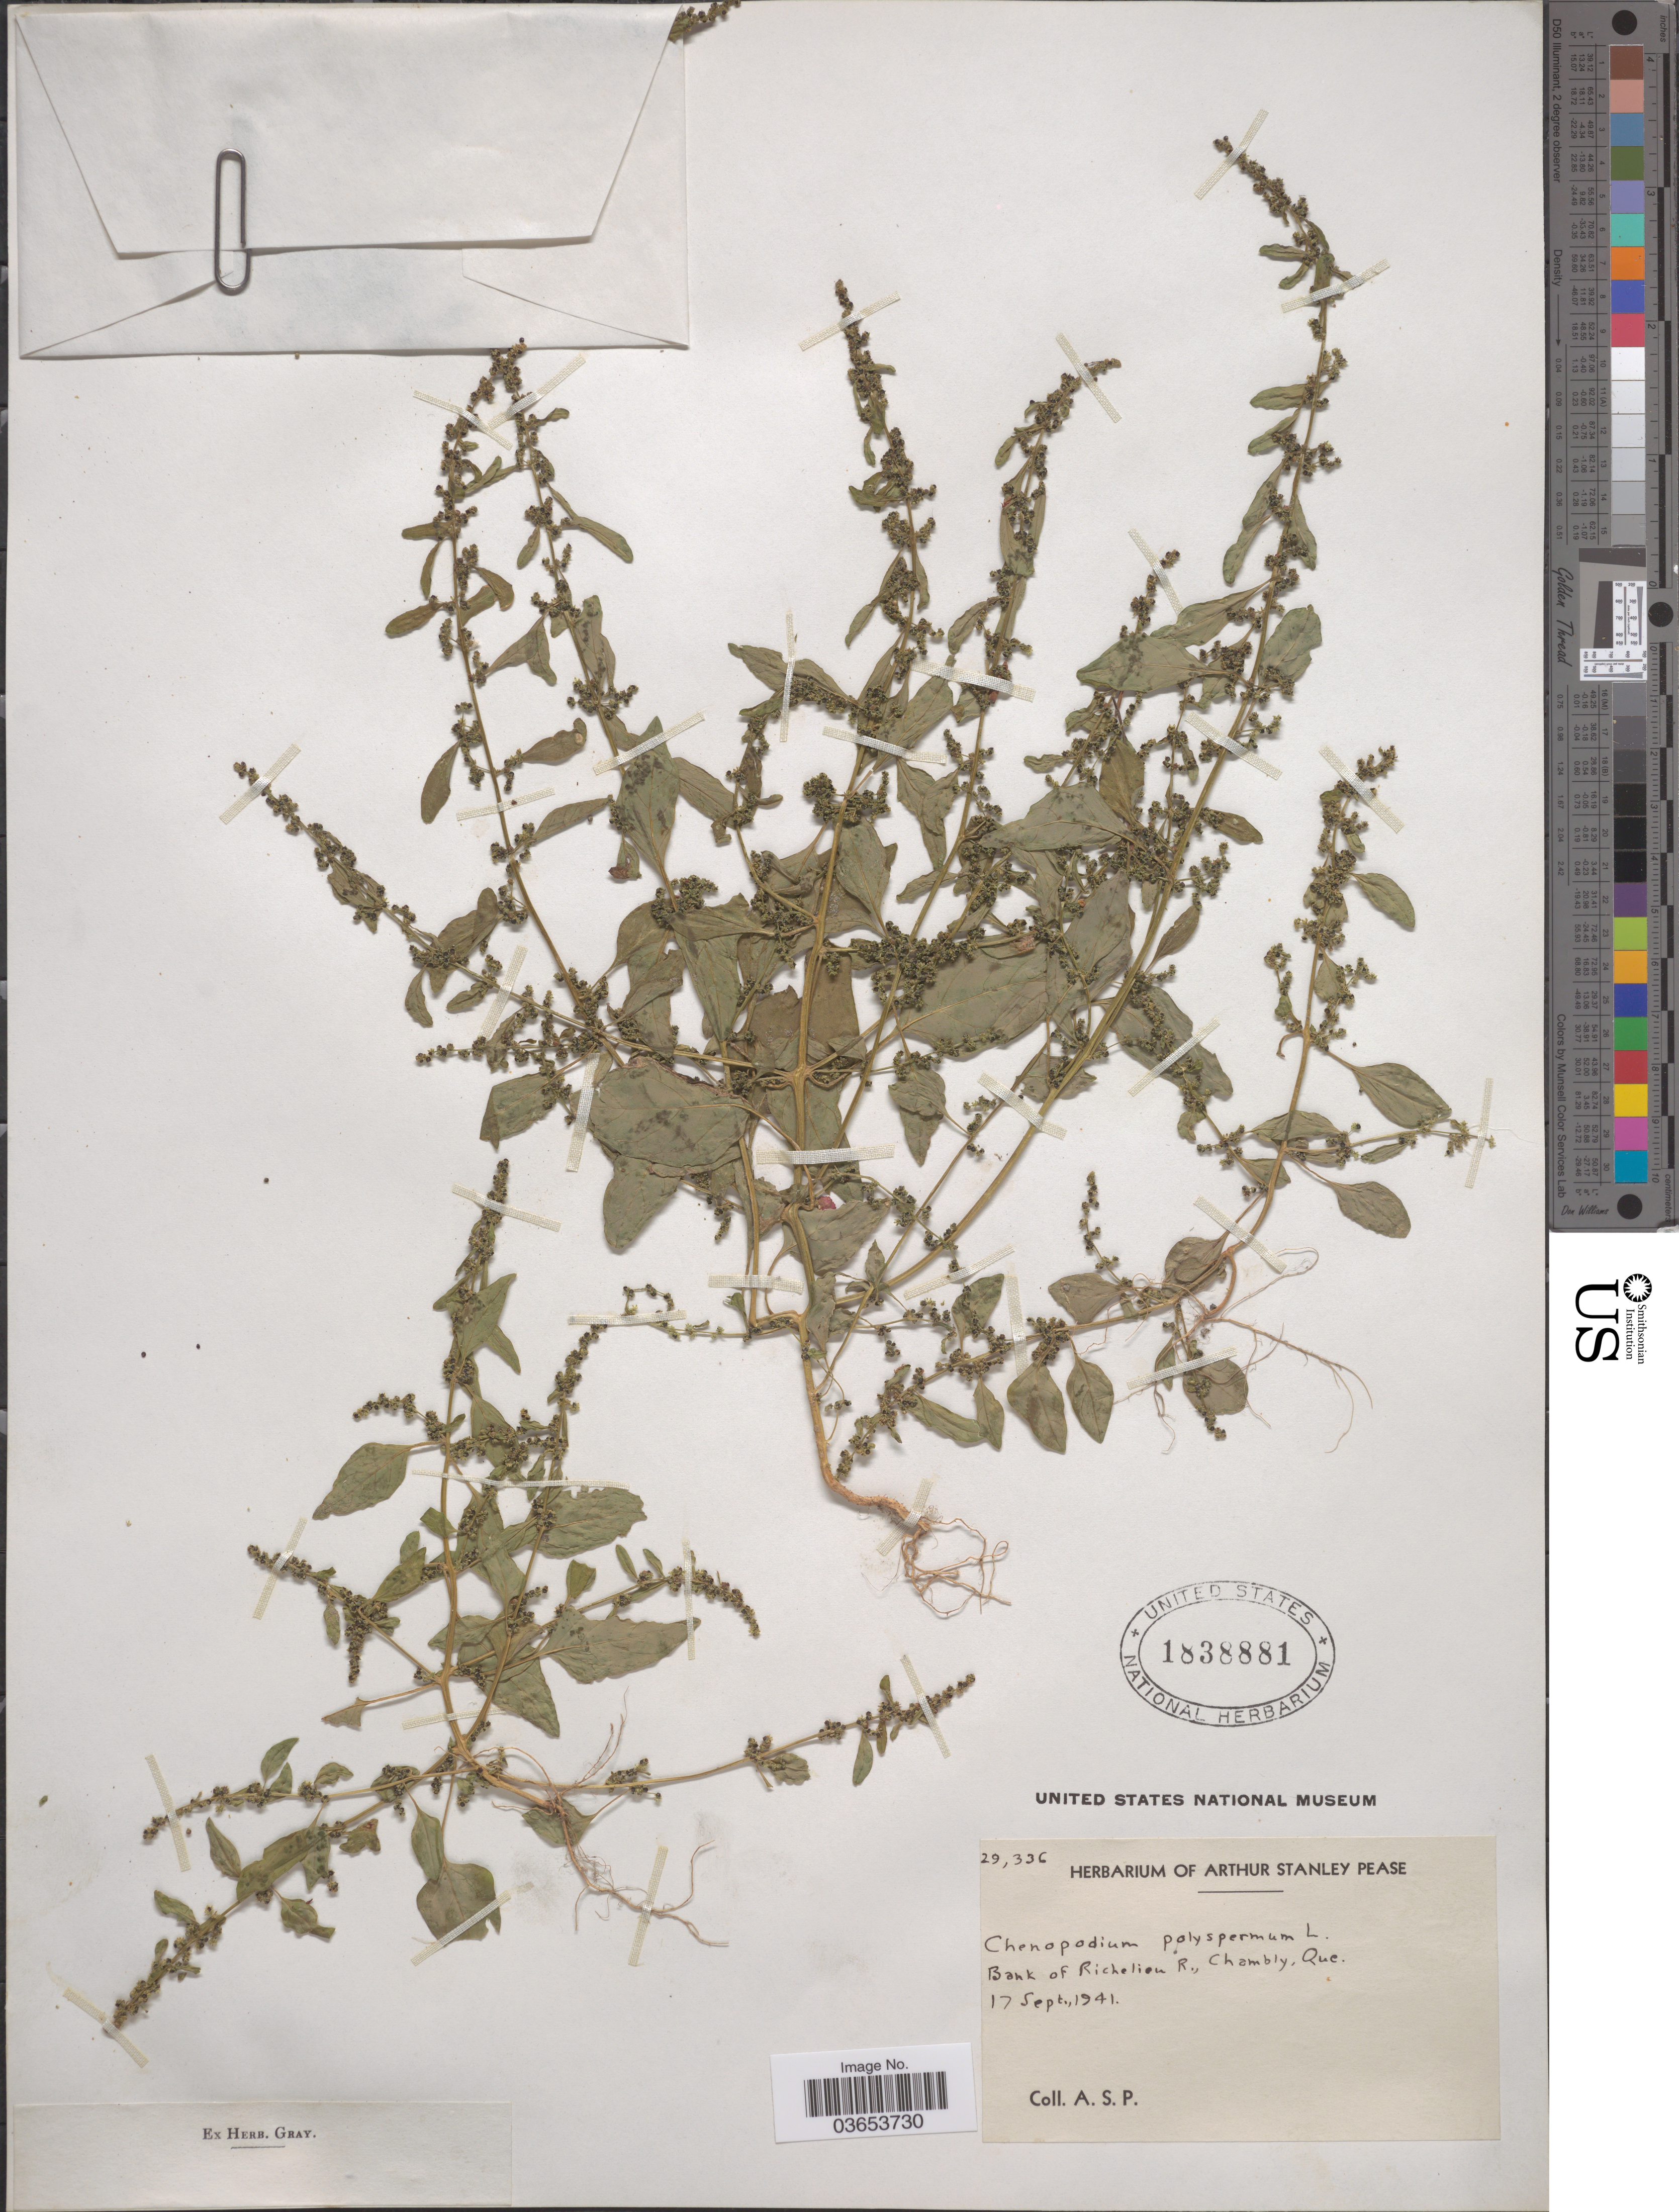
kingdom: Plantae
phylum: Tracheophyta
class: Magnoliopsida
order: Caryophyllales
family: Amaranthaceae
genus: Lipandra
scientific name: Lipandra polysperma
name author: (L.) S. Fuentes et al.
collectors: A. S. Pease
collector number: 29336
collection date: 1941-09-17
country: Canada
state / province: Quebec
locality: Bank of Richelieu R., Chambly.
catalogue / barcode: US 1838881